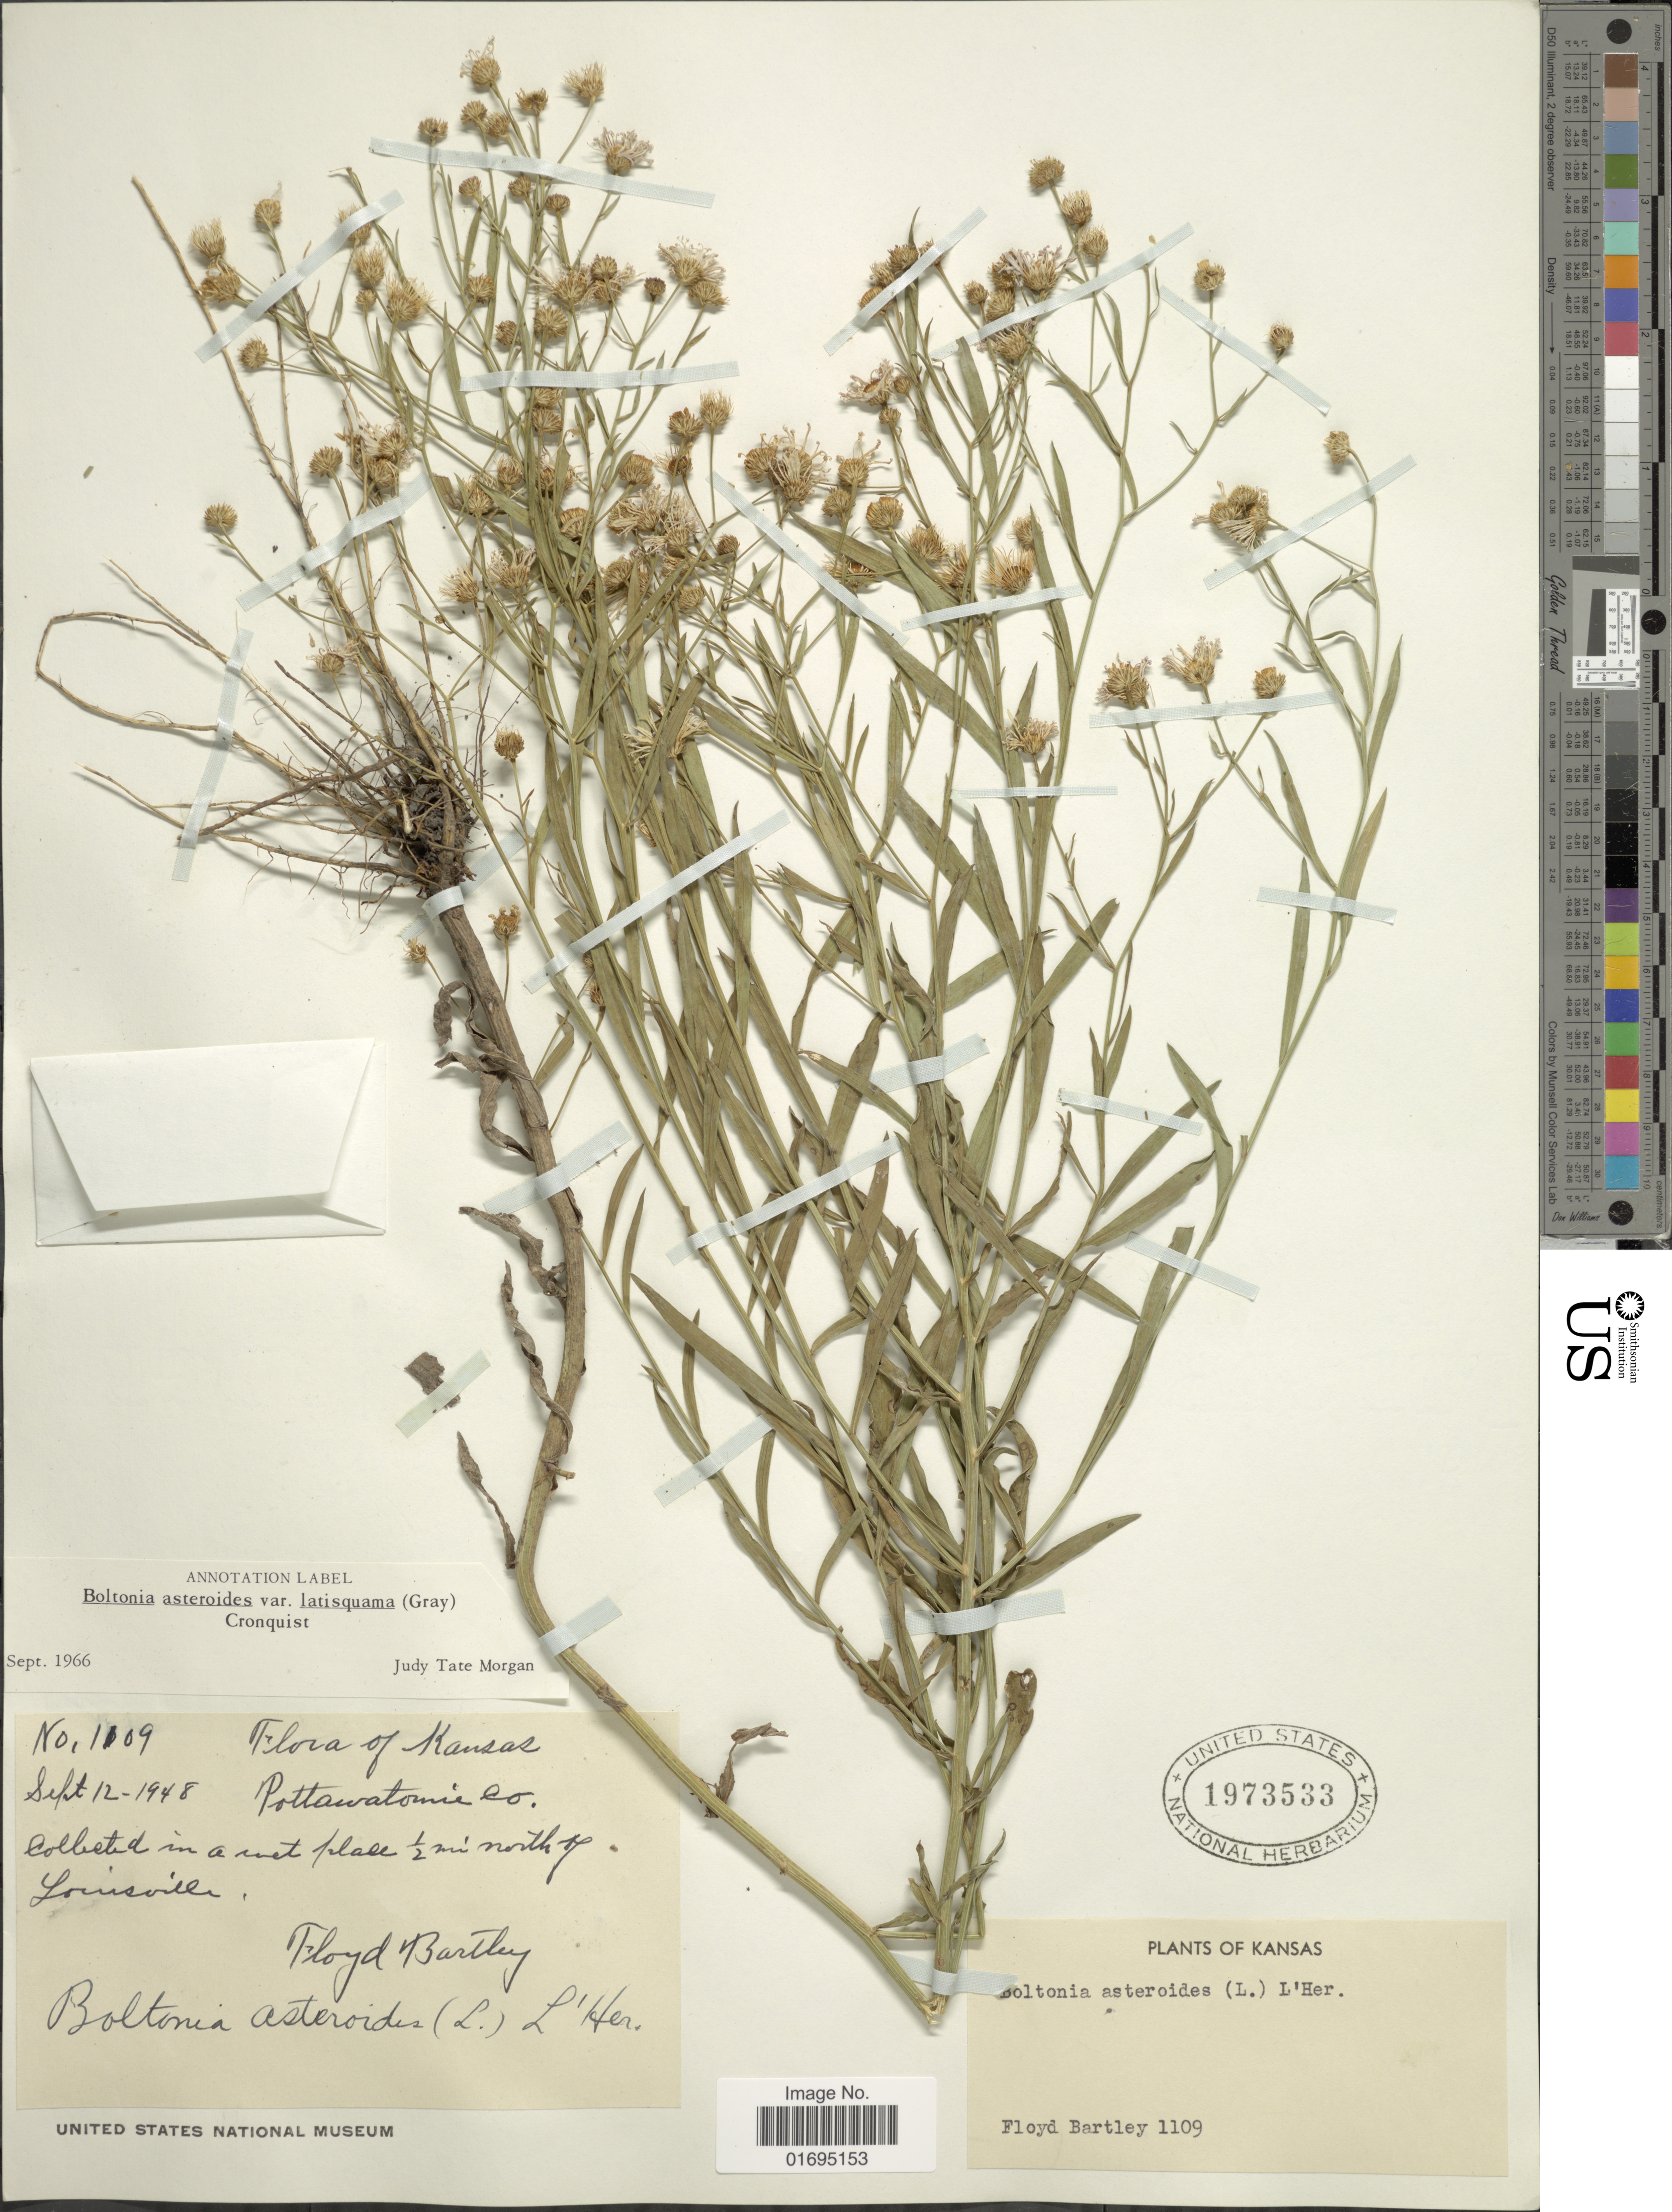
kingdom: Plantae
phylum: Tracheophyta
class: Magnoliopsida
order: Asterales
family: Asteraceae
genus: Boltonia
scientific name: Boltonia asteroides var. latisquama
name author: (A. Gray) Cronq.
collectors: F. Bartley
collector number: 1109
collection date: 1948-09-12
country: United States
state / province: Kansas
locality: In a wet place 1/2 mi north of Louisville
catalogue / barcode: US 1973533